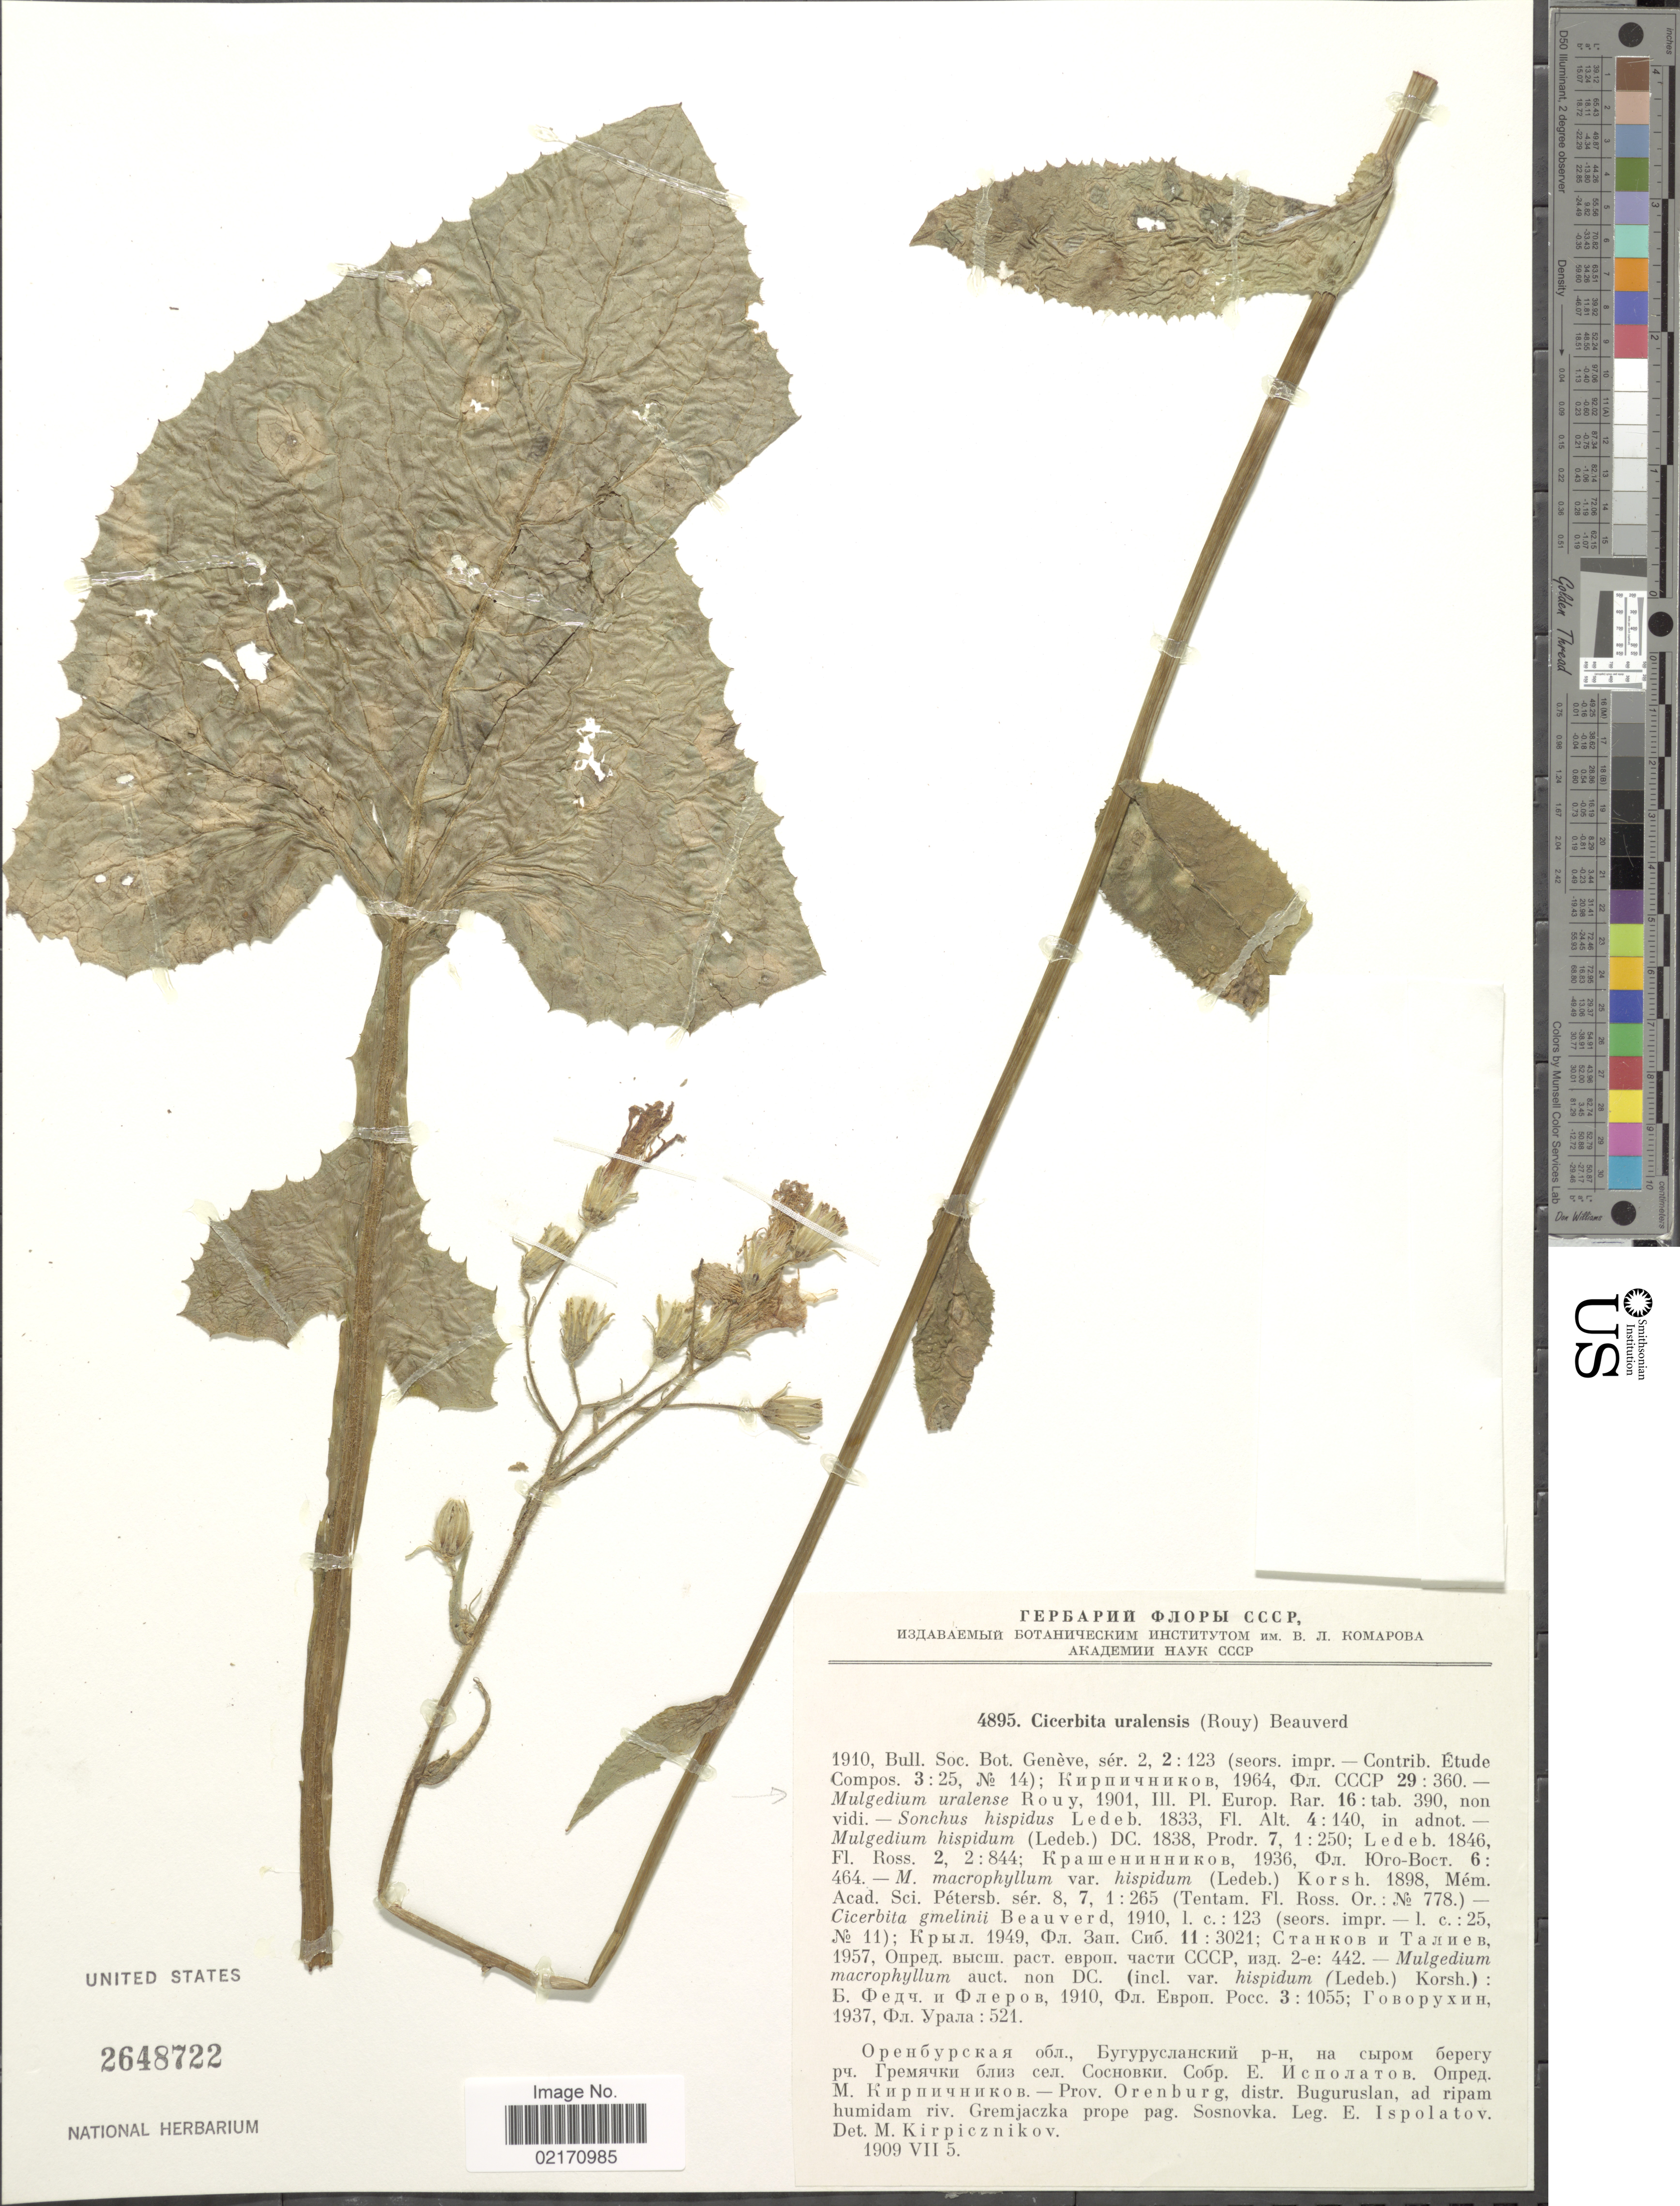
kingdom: Plantae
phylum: Tracheophyta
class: Magnoliopsida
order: Asterales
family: Asteraceae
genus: Lactuca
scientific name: Lactuca macrophylla subsp. uralensis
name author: (Rouy) N. Kilian & Greuter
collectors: E. Ispolatov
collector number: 4895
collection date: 1909-07-05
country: Russian Federation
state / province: Orenburg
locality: Distr. Buguruslan, riv. Gremjaczka prope pag. Sosnovka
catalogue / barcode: US 2648722